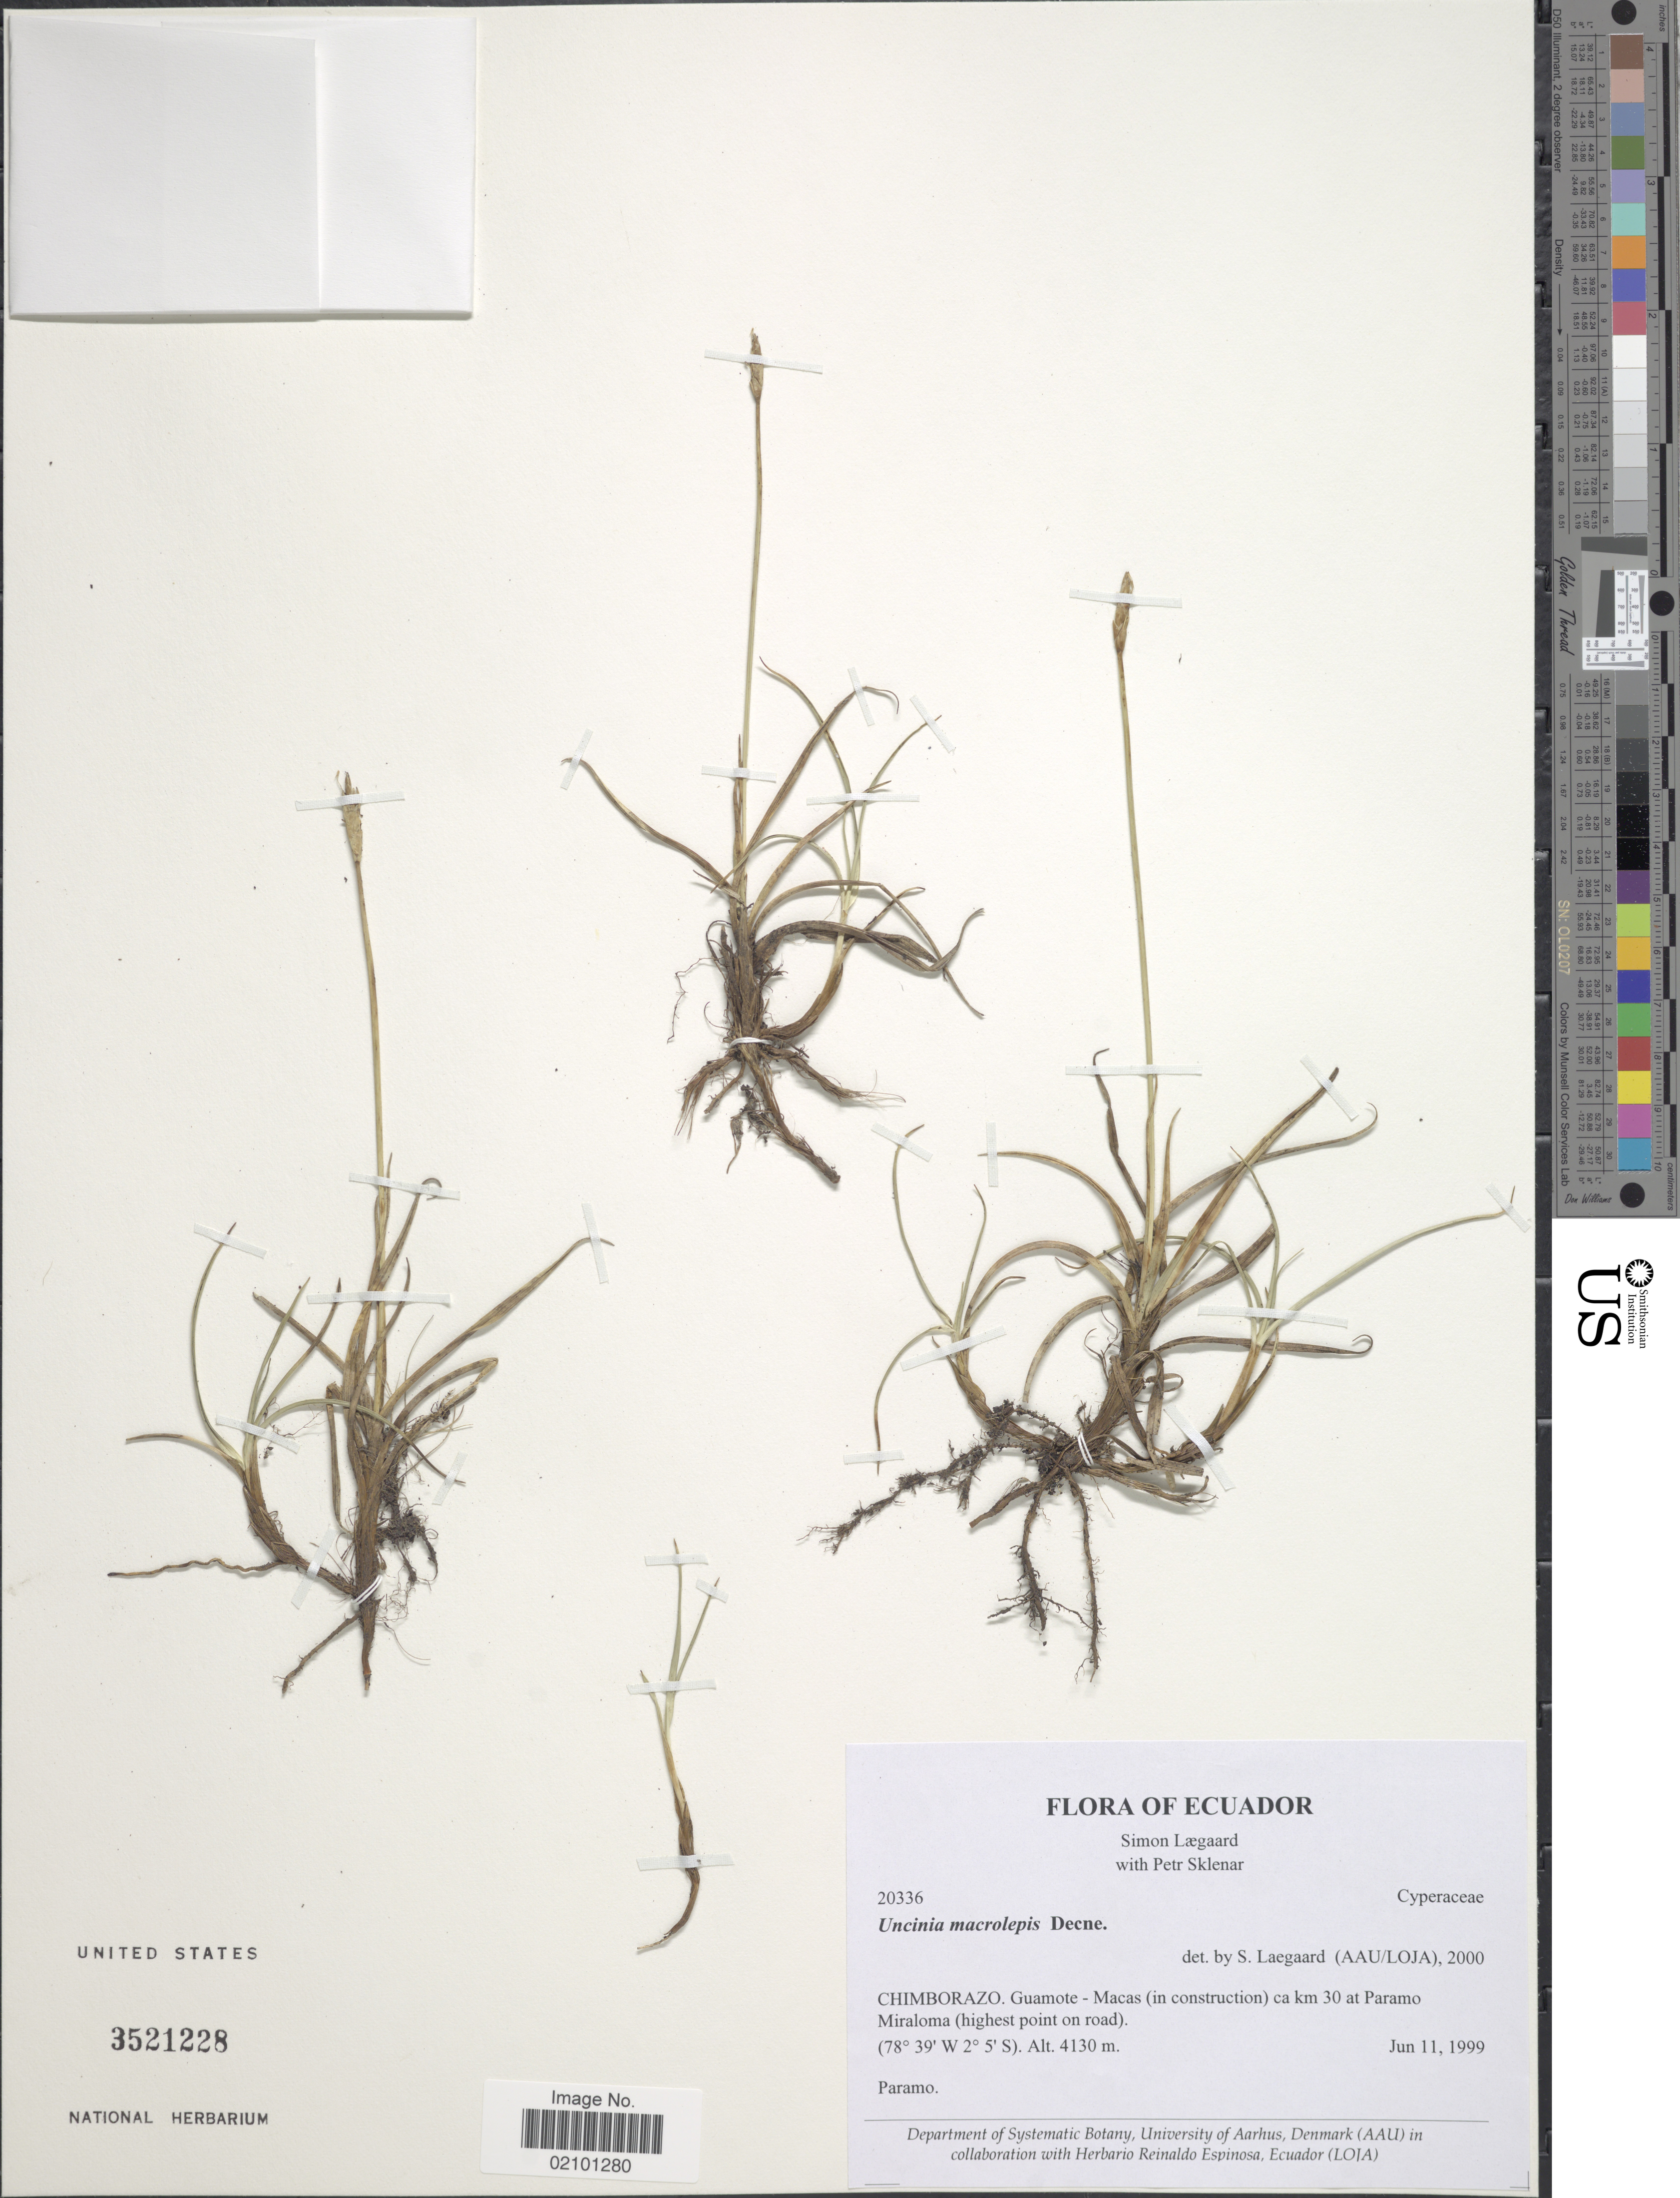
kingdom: Plantae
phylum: Tracheophyta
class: Liliopsida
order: Poales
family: Cyperaceae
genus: Carex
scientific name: Carex meridensis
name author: (Steyerm.) J.R. Starr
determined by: Strong, Mark T., (BOT), Smithsonian Institution - National Museum of Natural History (UNITED STATES)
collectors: S. Lægaard & P. Sklenar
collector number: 20336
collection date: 1999-06-11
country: Ecuador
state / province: Chimborazo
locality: Chimborazo. Guamote-Macas (in construction ca km 30 at Paramo Miraloma (highest point on road)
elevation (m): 4130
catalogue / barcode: US 3521228